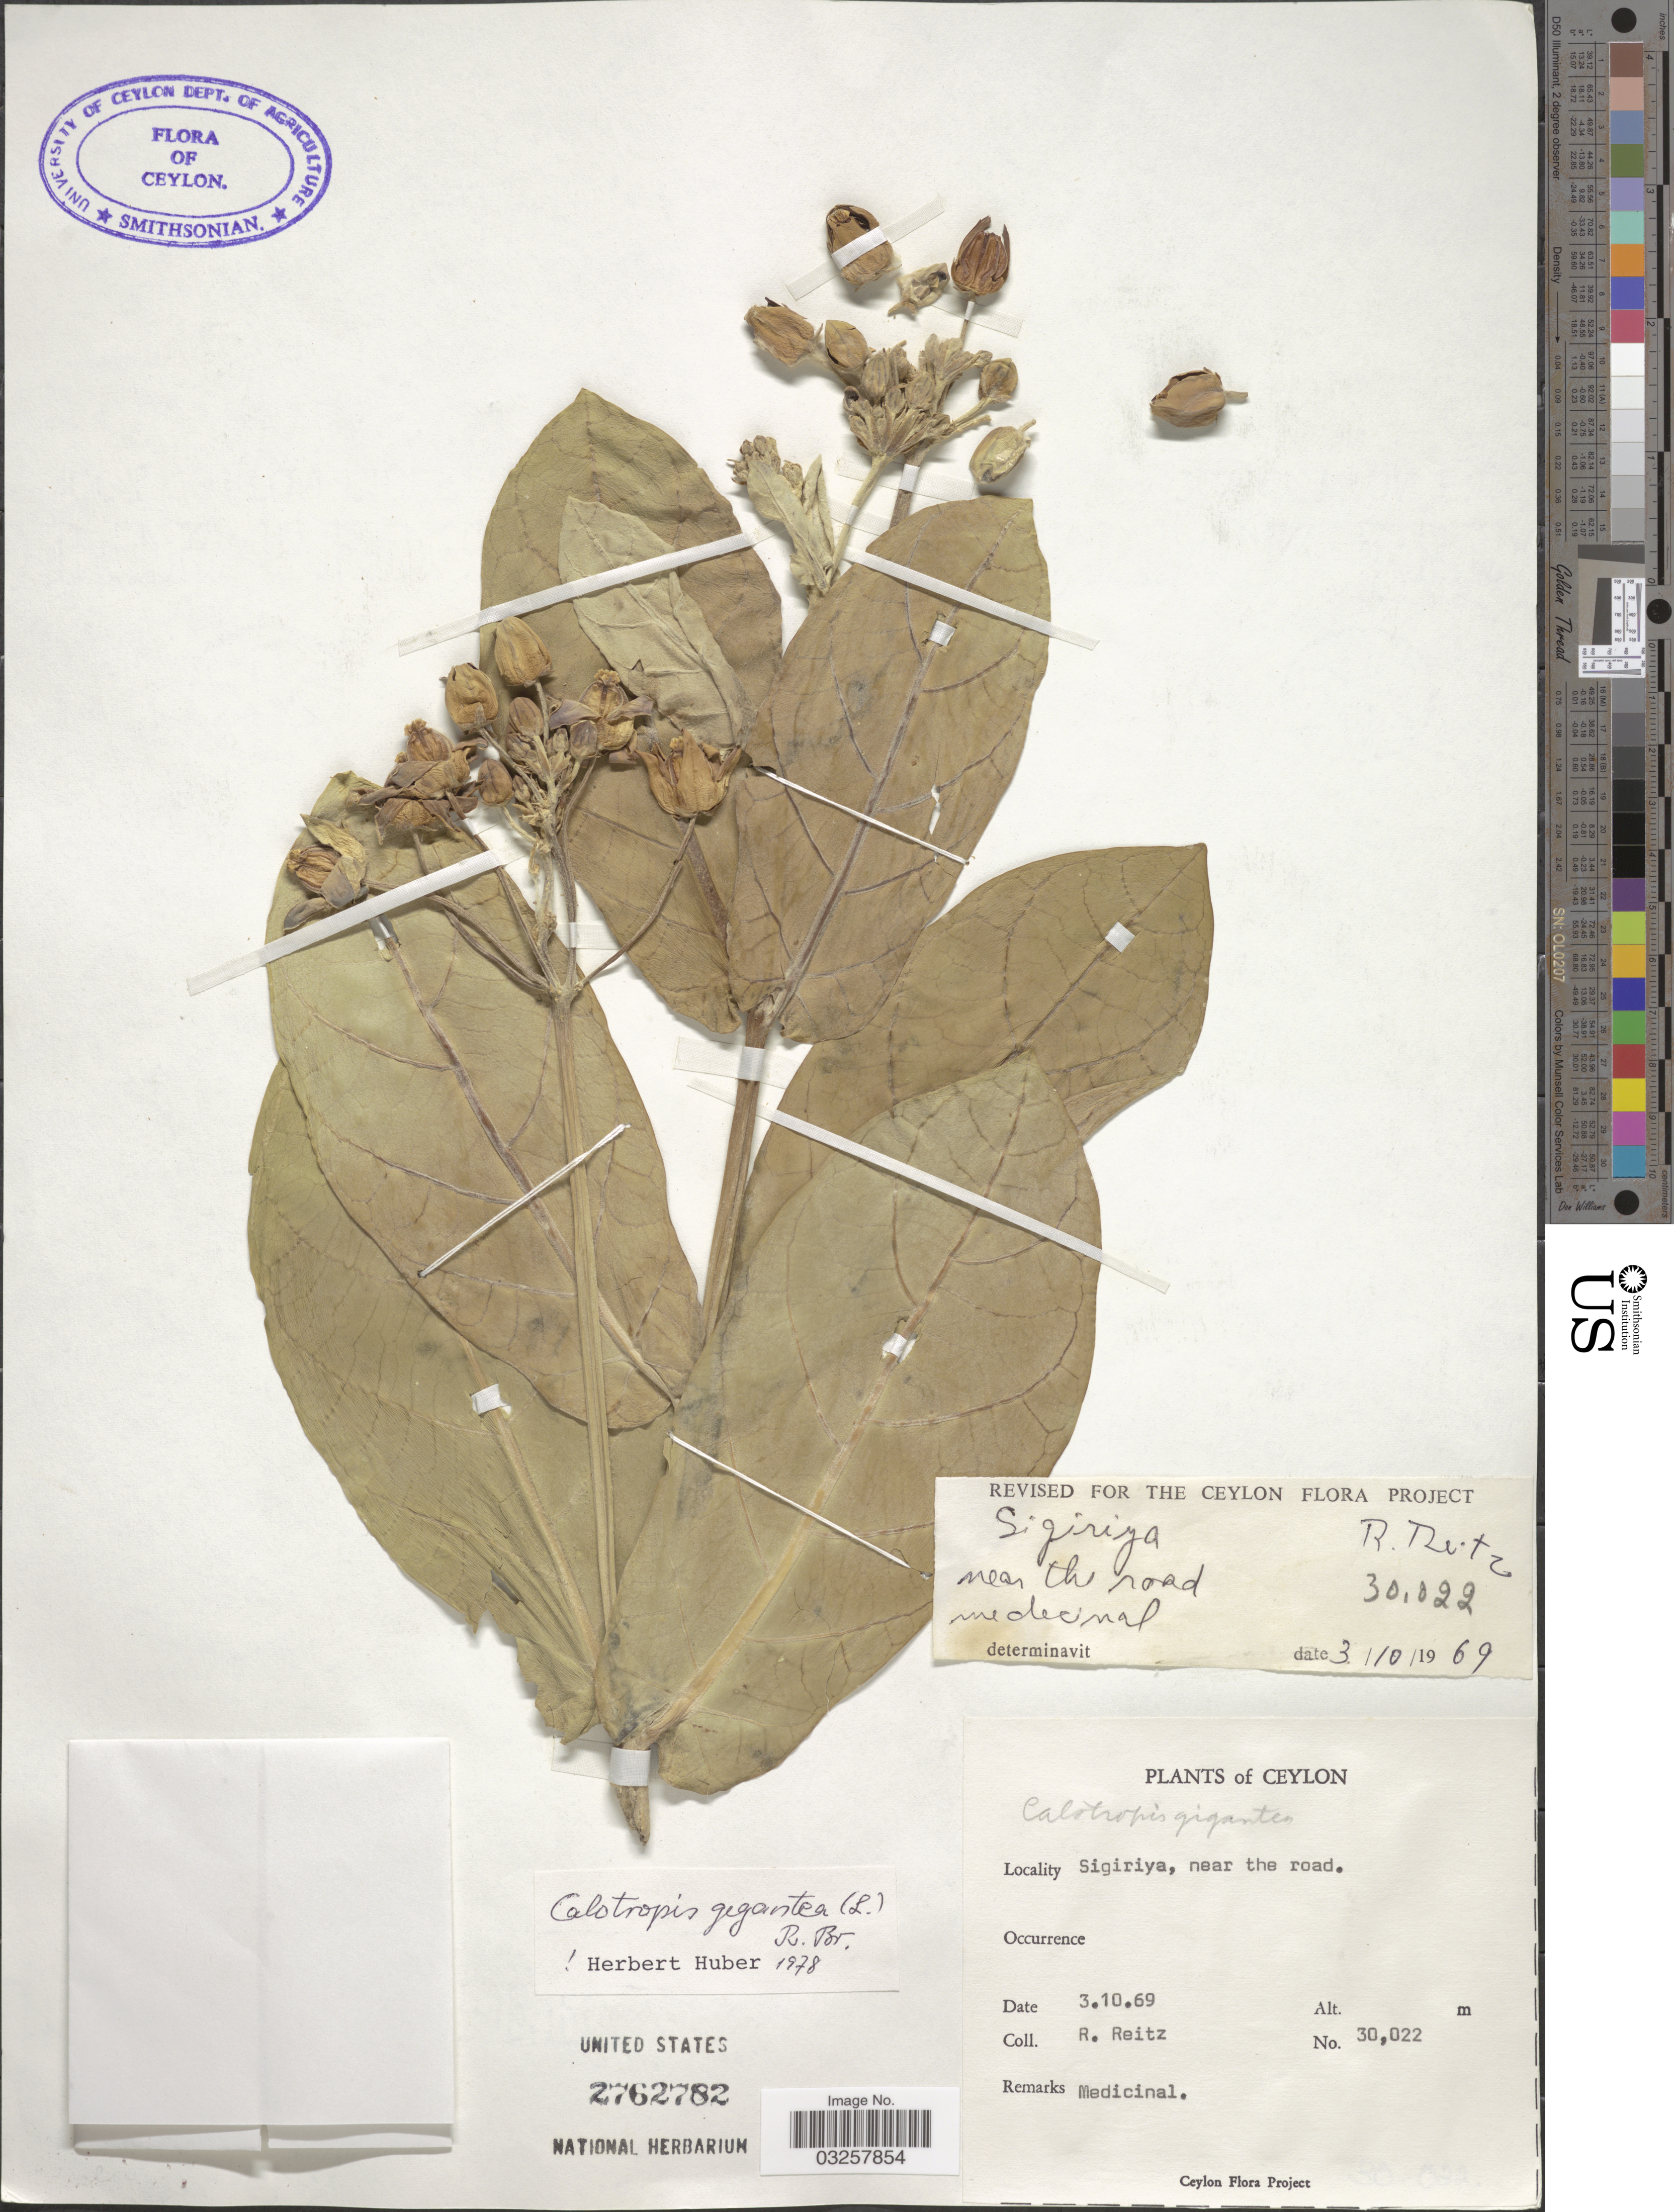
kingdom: Plantae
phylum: Tracheophyta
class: Magnoliopsida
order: Gentianales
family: Apocynaceae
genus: Calotropis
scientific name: Calotropis gigantea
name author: (L.) W.T. Aiton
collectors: R. Reitz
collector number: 30022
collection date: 1969-10-03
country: Sri Lanka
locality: Ceylon. Sigiriya, near the road.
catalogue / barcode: US 2762782